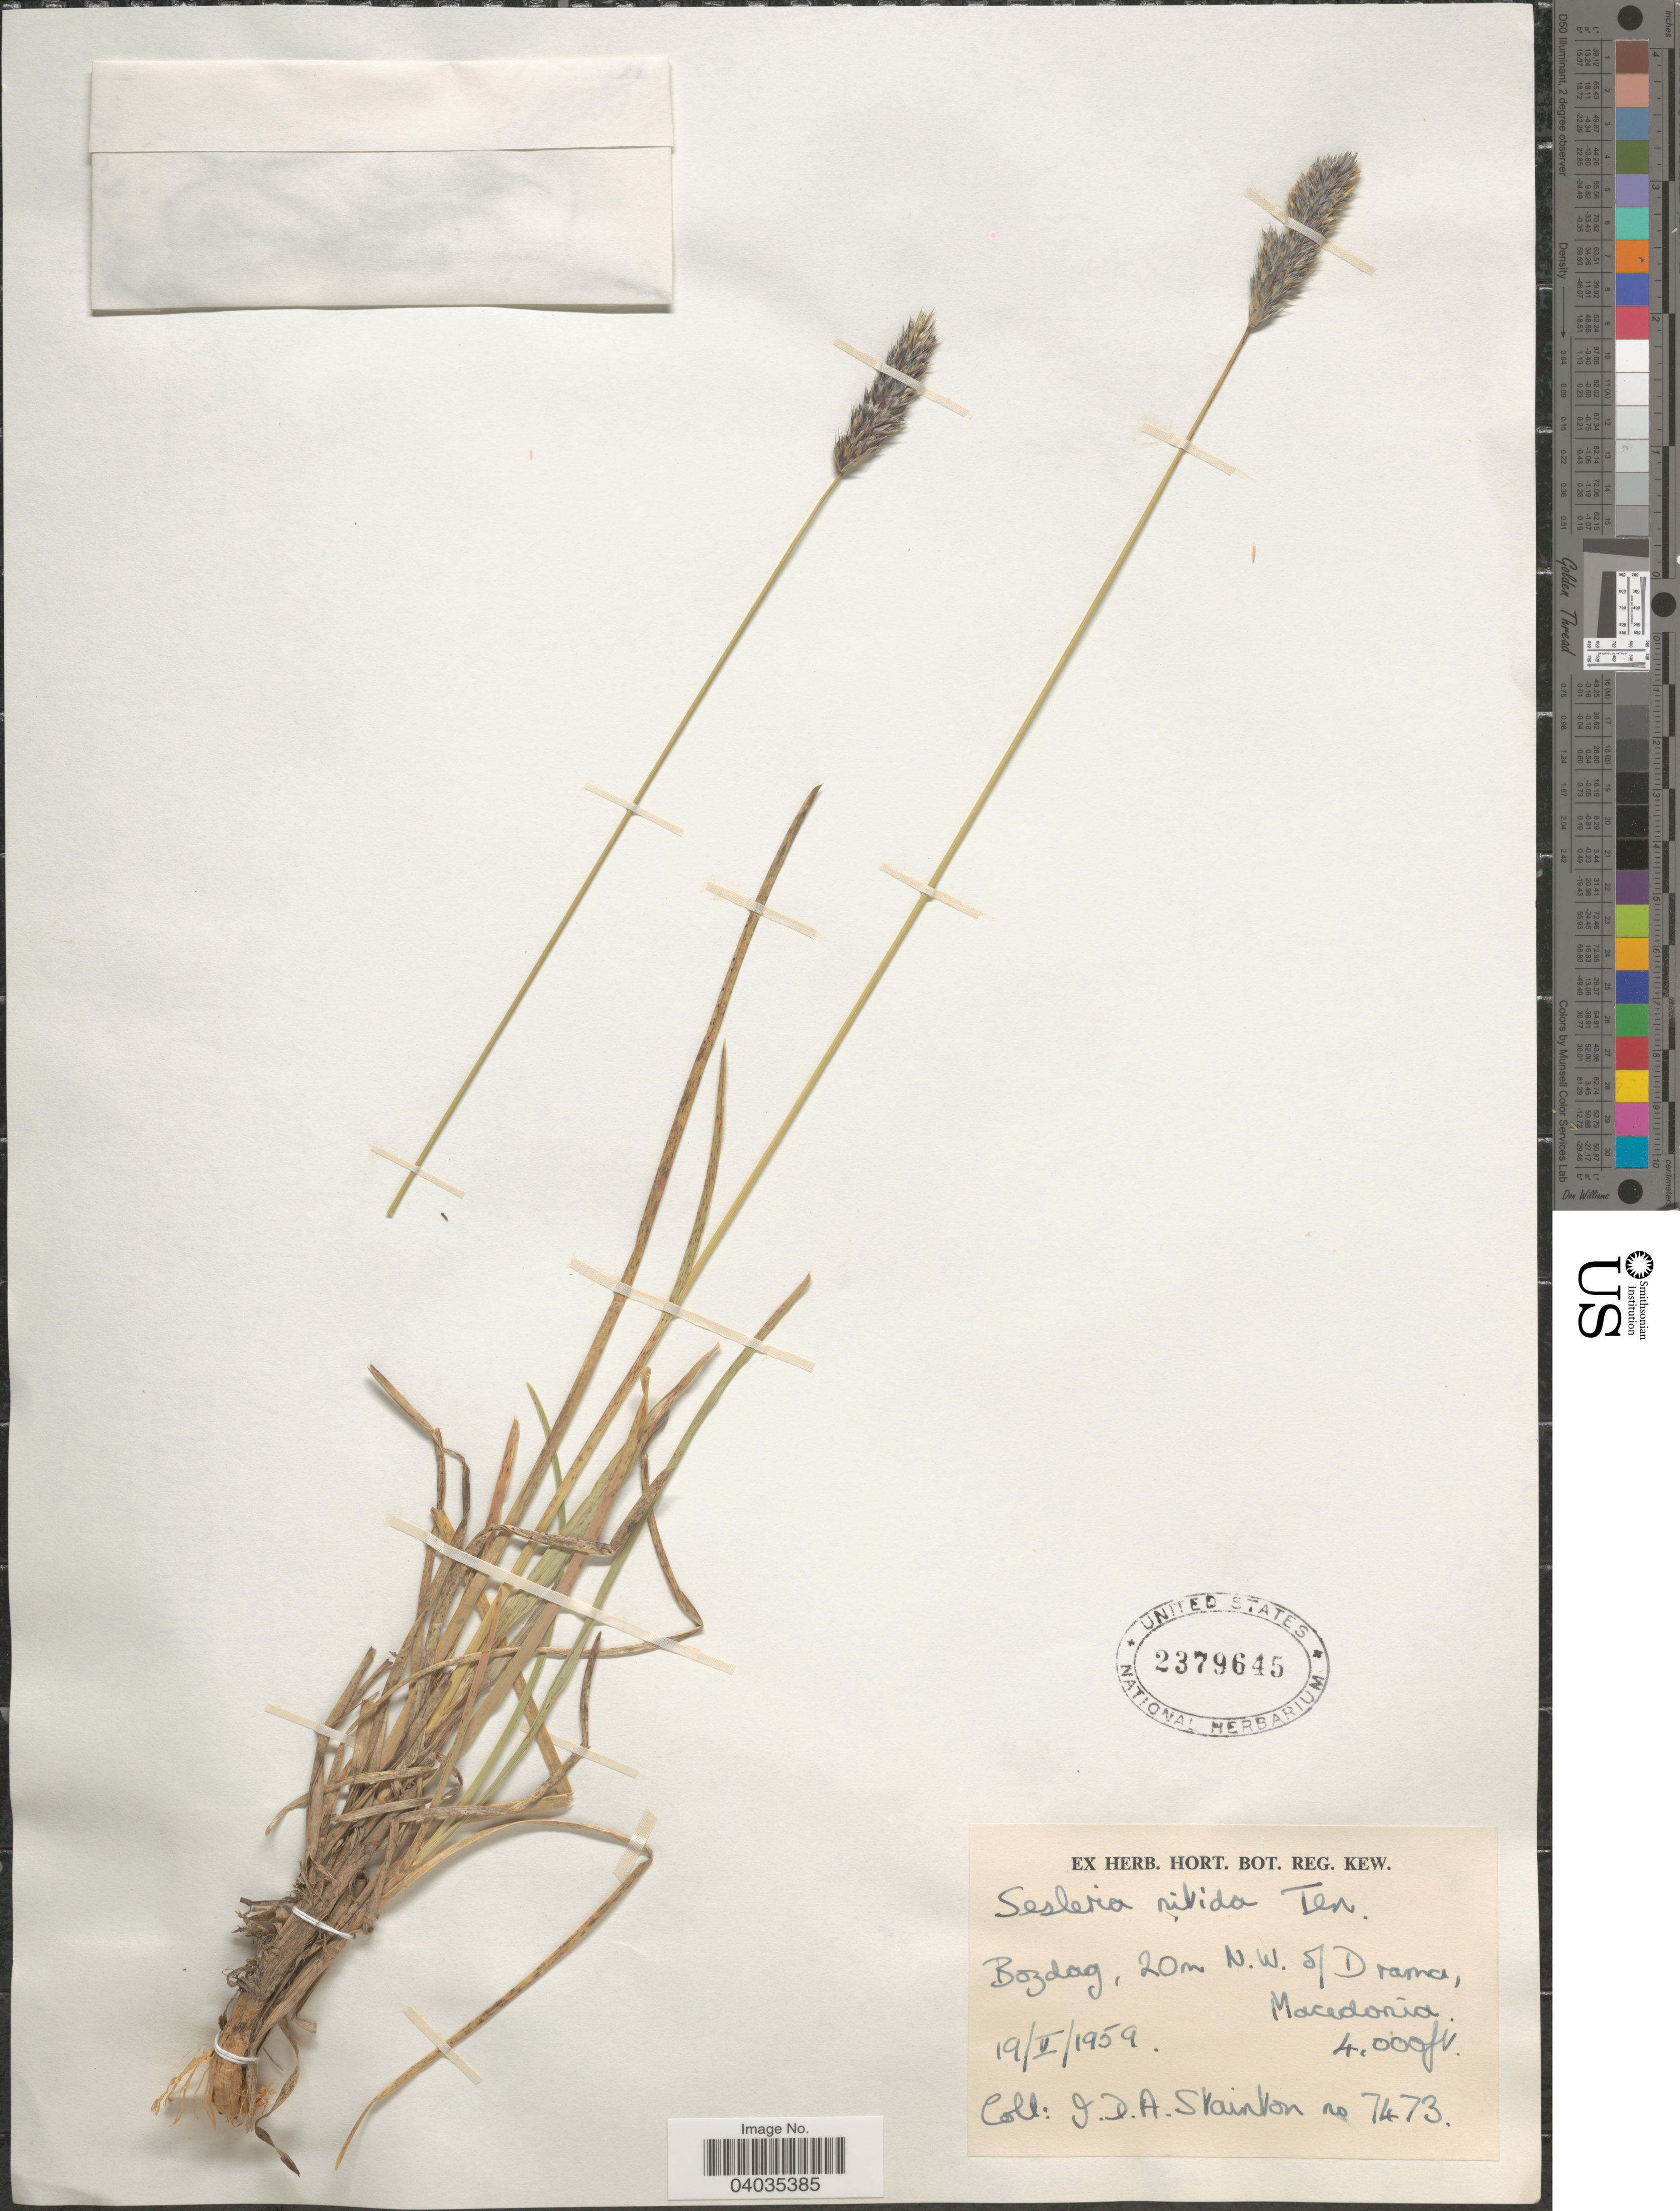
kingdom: Plantae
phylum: Tracheophyta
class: Liliopsida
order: Poales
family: Poaceae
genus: Sesleria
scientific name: Sesleria nitida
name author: Ten.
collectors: J. Stainton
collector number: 7473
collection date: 1959-05-19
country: Greece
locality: Bozdag, 20m N.W. of Drama, Macedonia.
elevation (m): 1219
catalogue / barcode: US 2379645